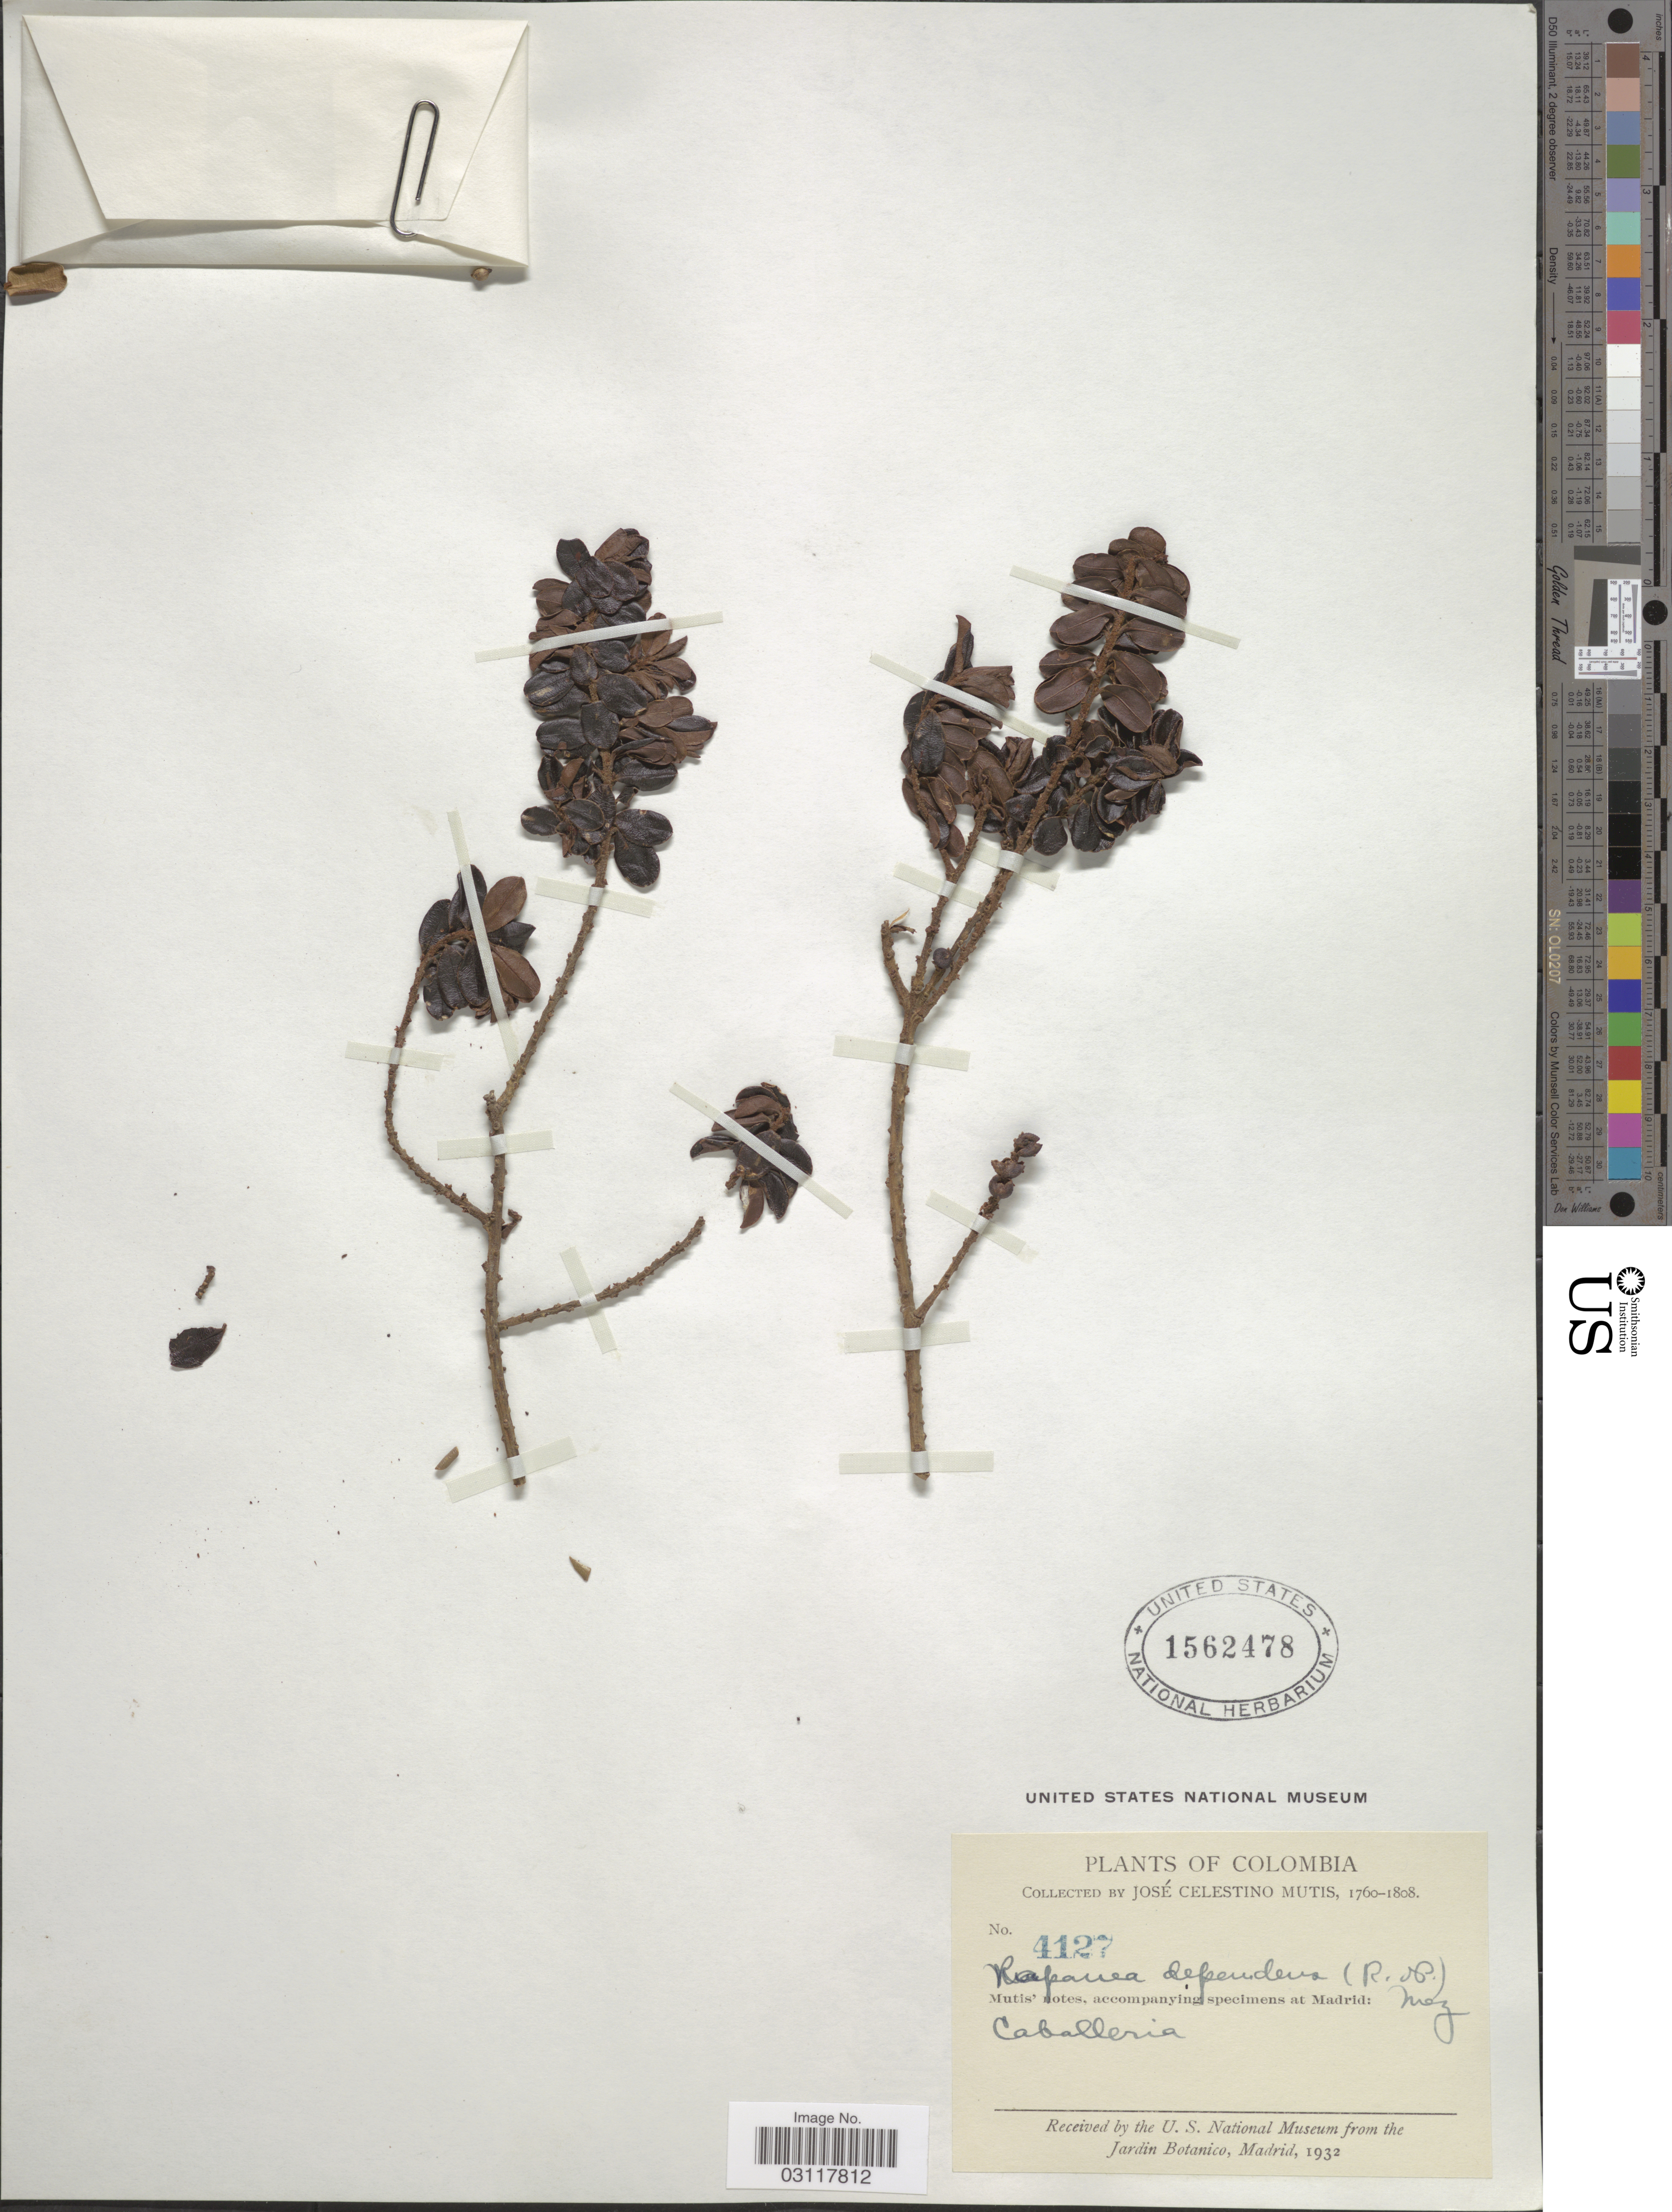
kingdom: Plantae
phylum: Tracheophyta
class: Magnoliopsida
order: Ericales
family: Primulaceae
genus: Rapanea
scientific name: Rapanea dependens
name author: (Ruiz & Pav.) Mez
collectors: J. C. B. Mutis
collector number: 4127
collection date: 1760/1808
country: Colombia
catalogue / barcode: US 1562478